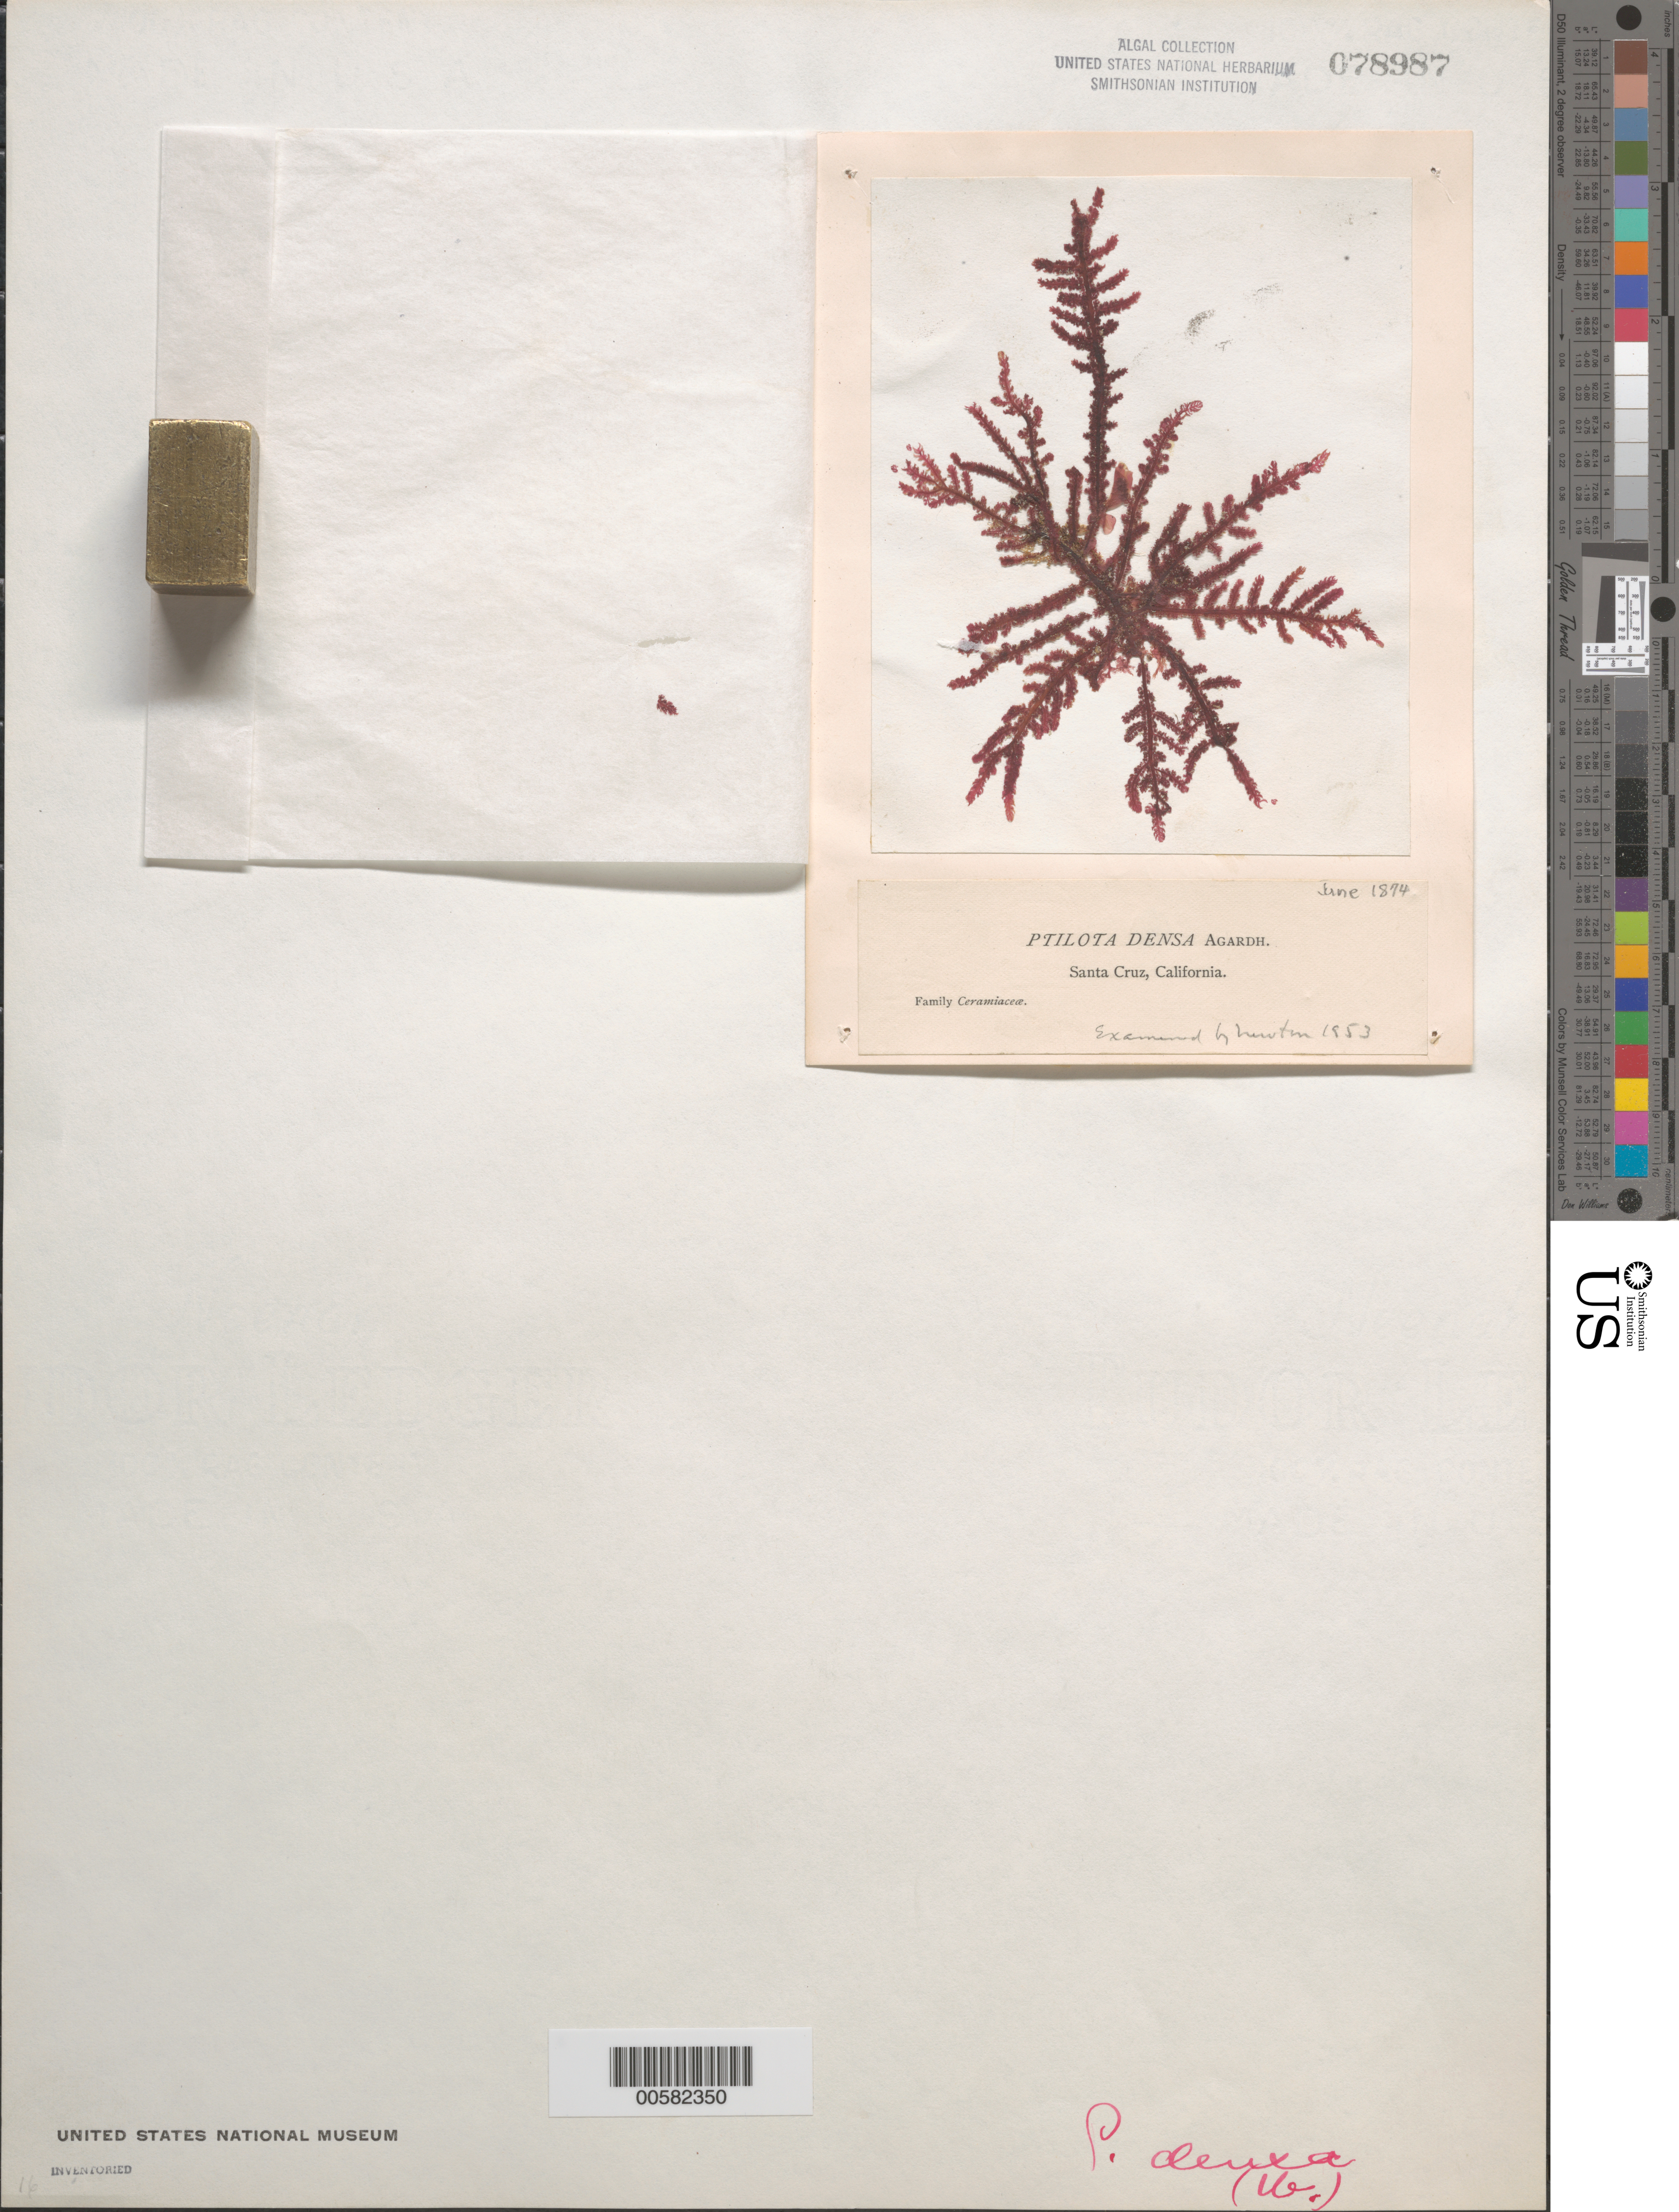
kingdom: Plantae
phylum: Rhodophyta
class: Florideophyceae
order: Ceramiales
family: Wrangeliaceae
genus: Ptilota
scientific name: Ptilota densa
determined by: Newton, Linda M.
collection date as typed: Jun 1874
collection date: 1874-06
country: United States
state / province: California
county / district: Santa Cruz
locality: Santa Cruz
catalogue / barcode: US 78987